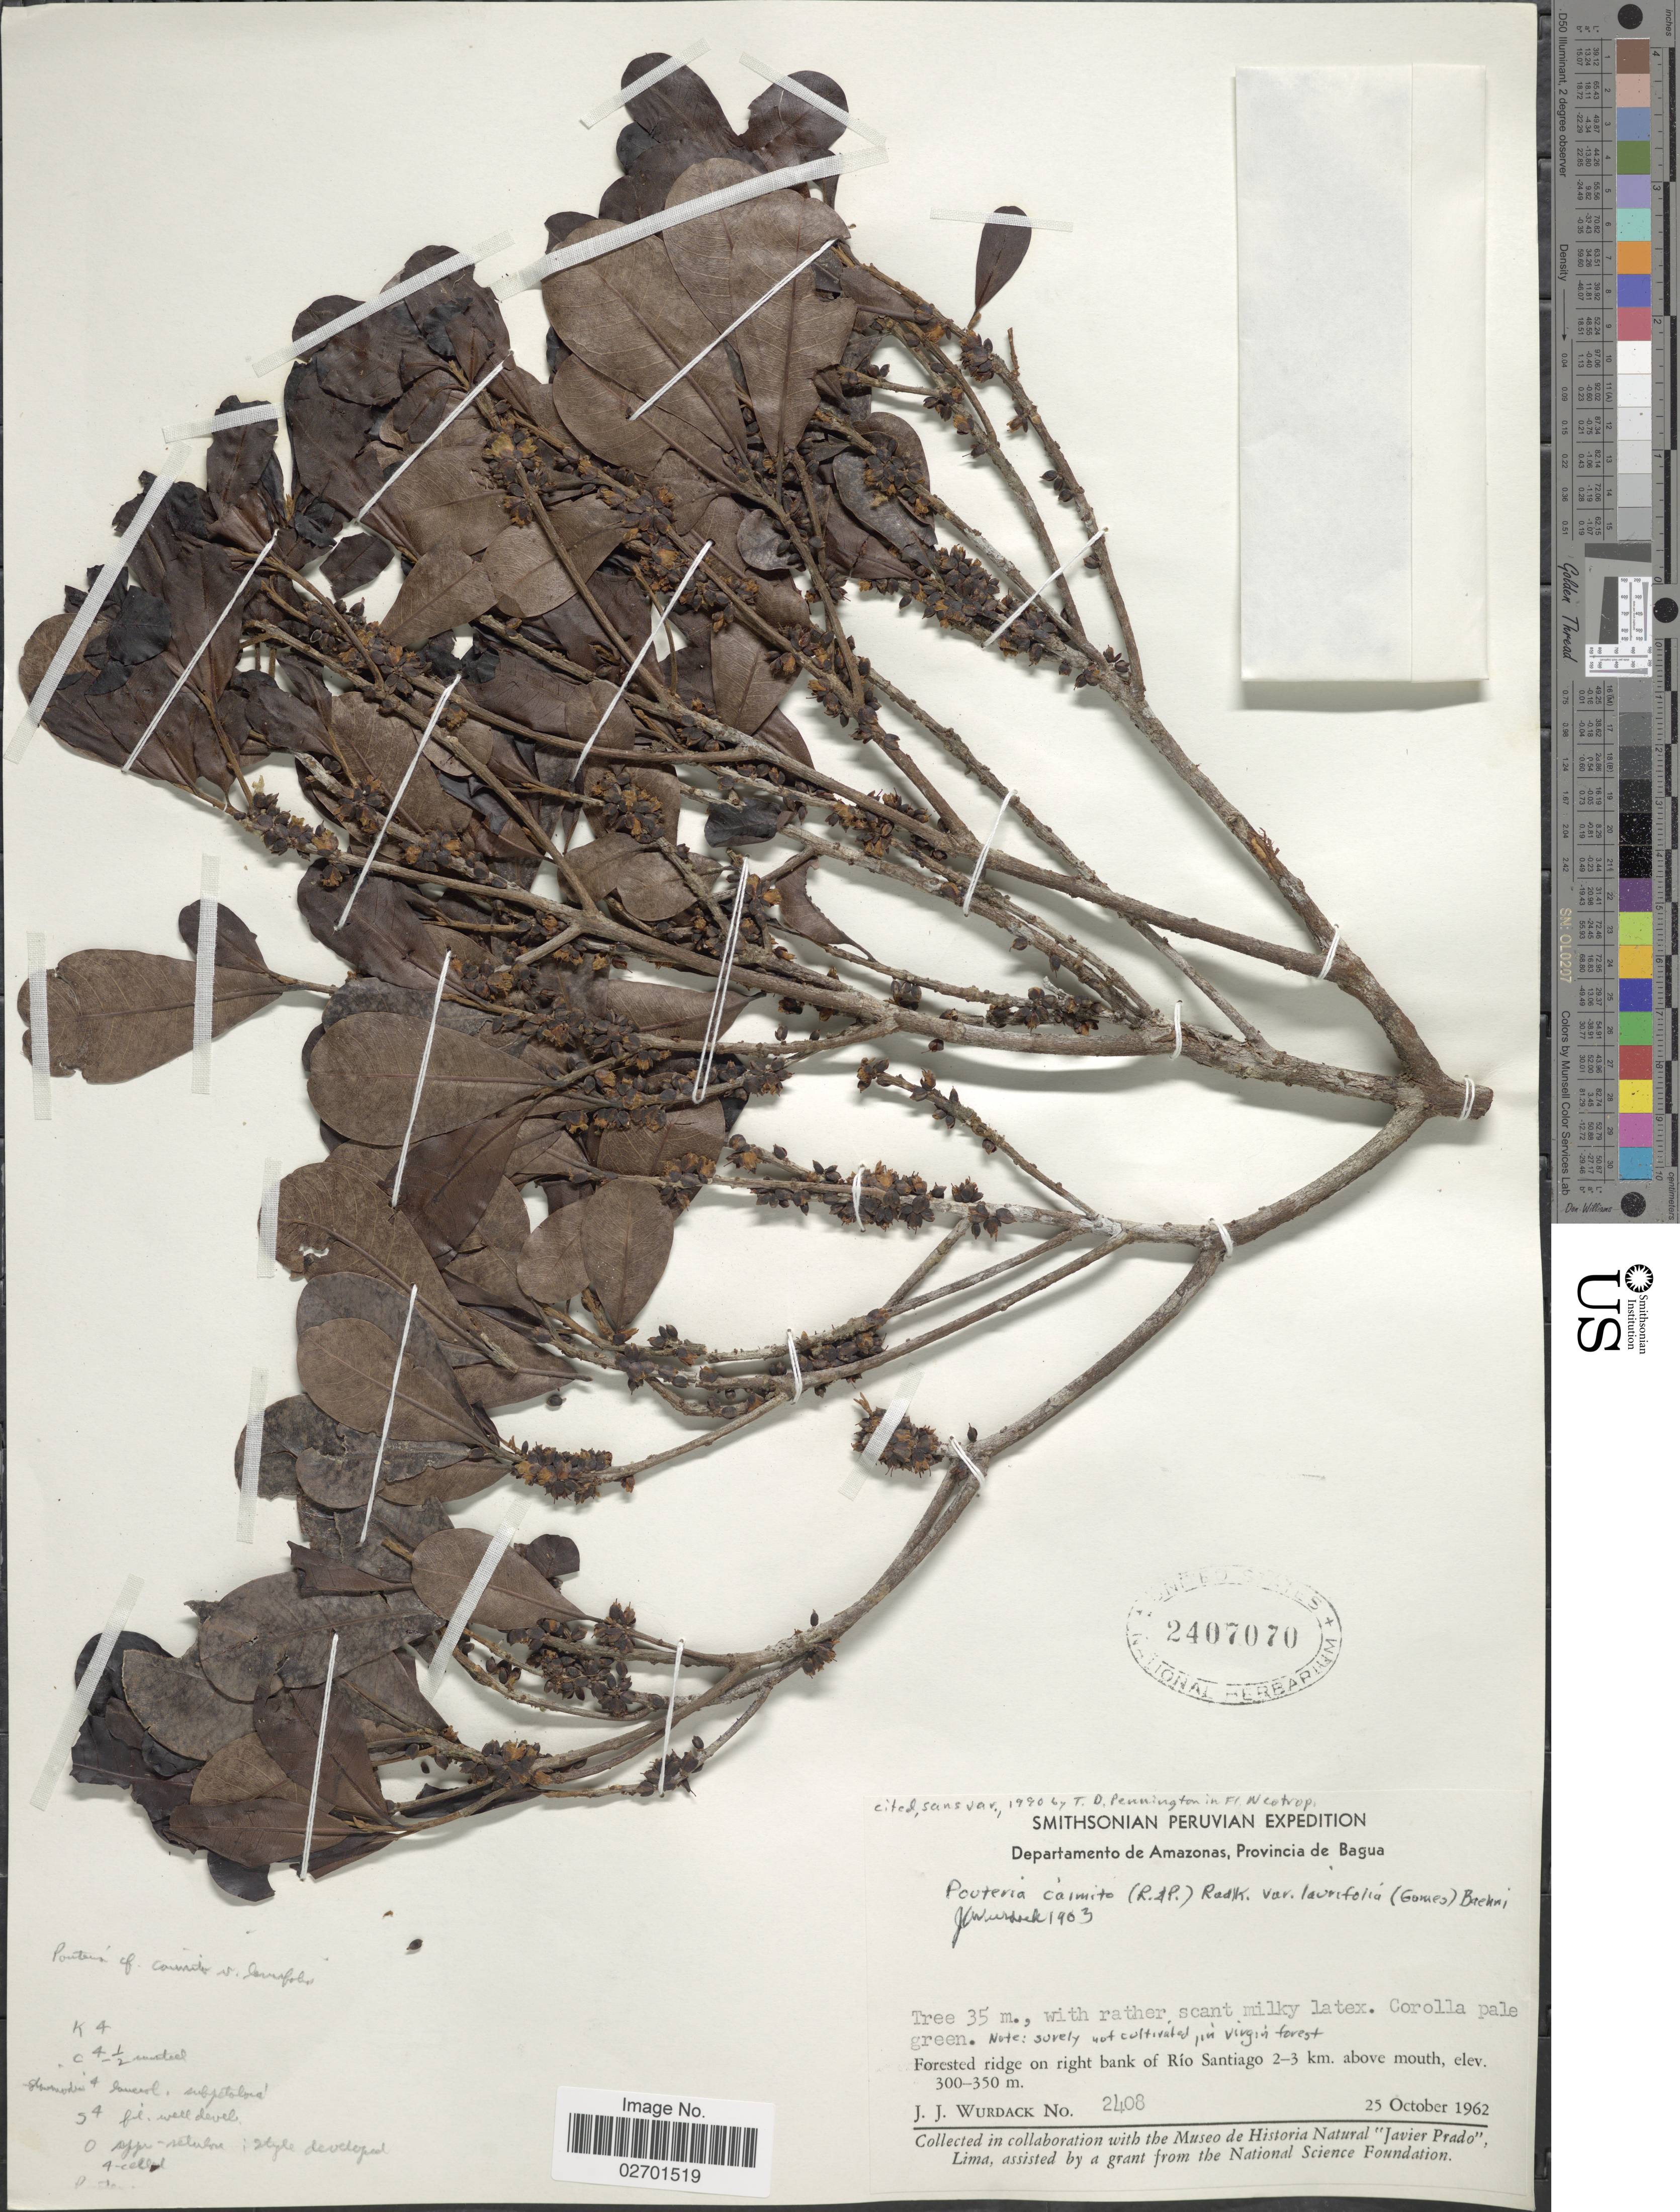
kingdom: Plantae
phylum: Tracheophyta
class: Magnoliopsida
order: Ericales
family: Sapotaceae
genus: Pouteria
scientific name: Pouteria caimito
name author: (Ruiz & Pav.) Radlk.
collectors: J. J. Wurdack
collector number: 2408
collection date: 1962-10-25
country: Peru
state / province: Amazonas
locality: Provincia de Bagua, Forested ridge on right bank of Rio Santiago 2-3 km. above mouth.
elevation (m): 300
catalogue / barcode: US 2407070